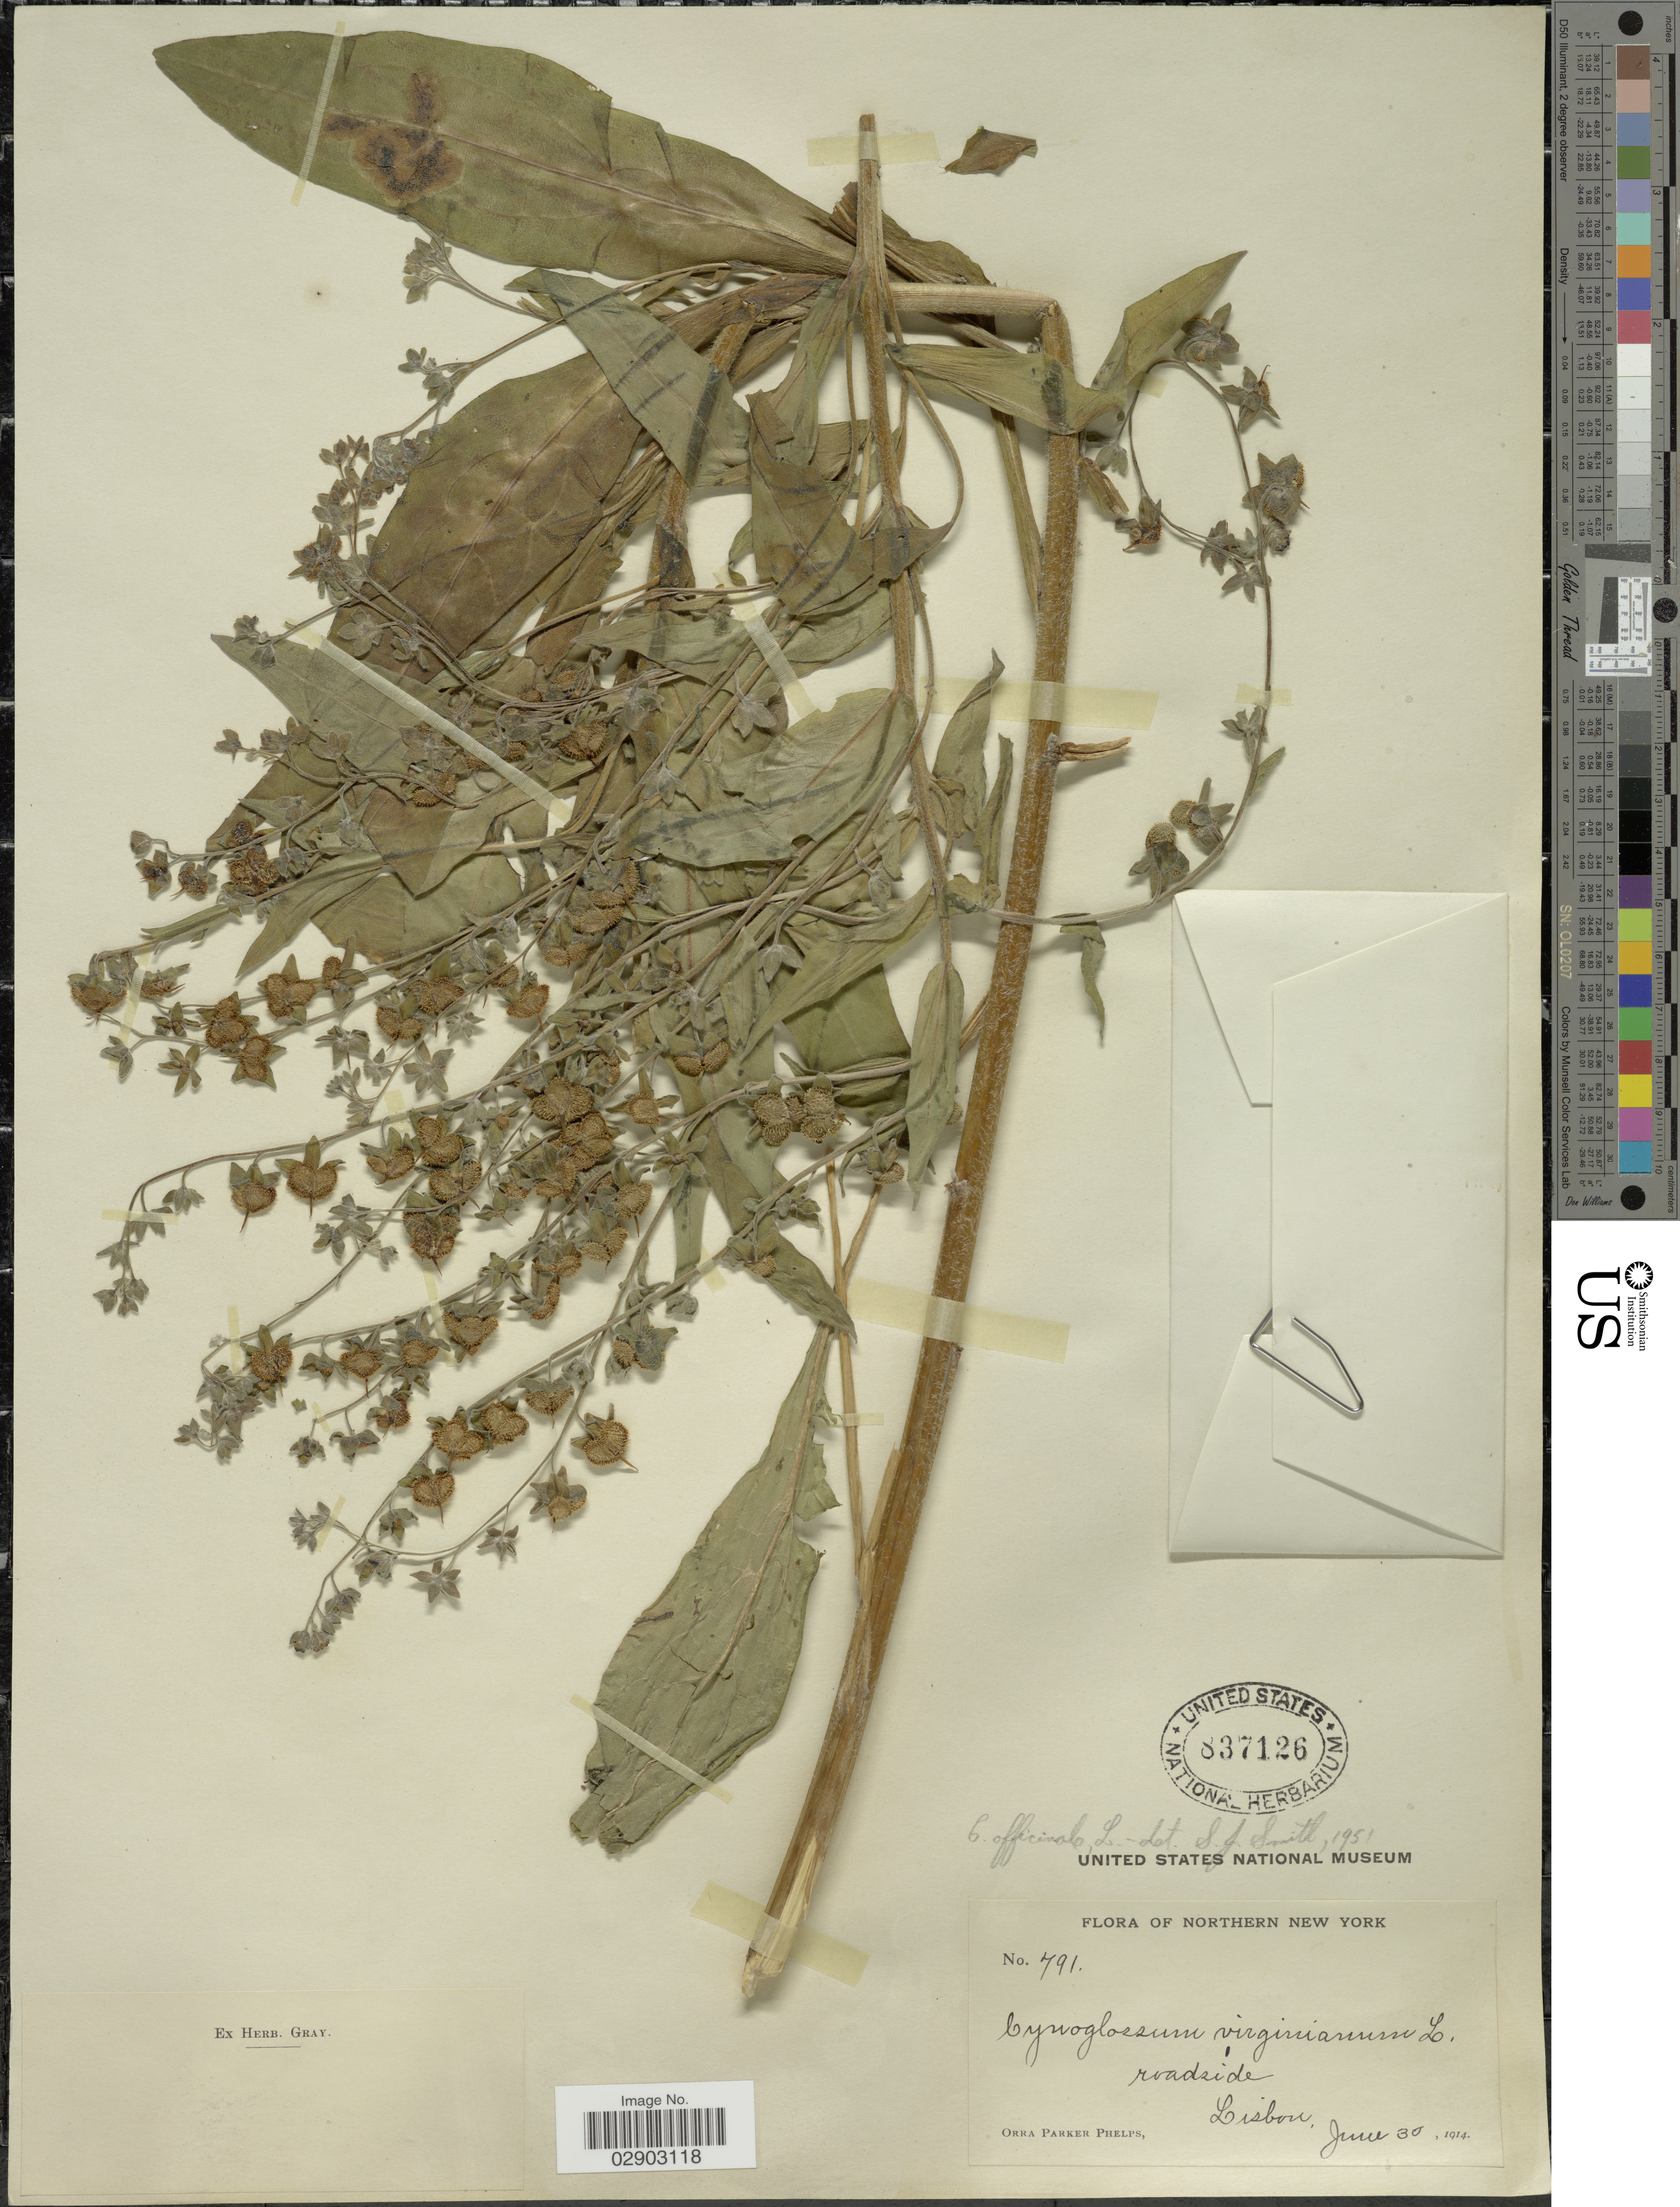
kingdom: Plantae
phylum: Tracheophyta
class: Magnoliopsida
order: Boraginales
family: Boraginaceae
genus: Cynoglossum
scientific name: Cynoglossum officinale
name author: L.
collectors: O. P. Phelps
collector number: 791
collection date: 1914-06-30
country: United States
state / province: New York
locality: Northern New York. Lisbon.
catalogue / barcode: US 837126